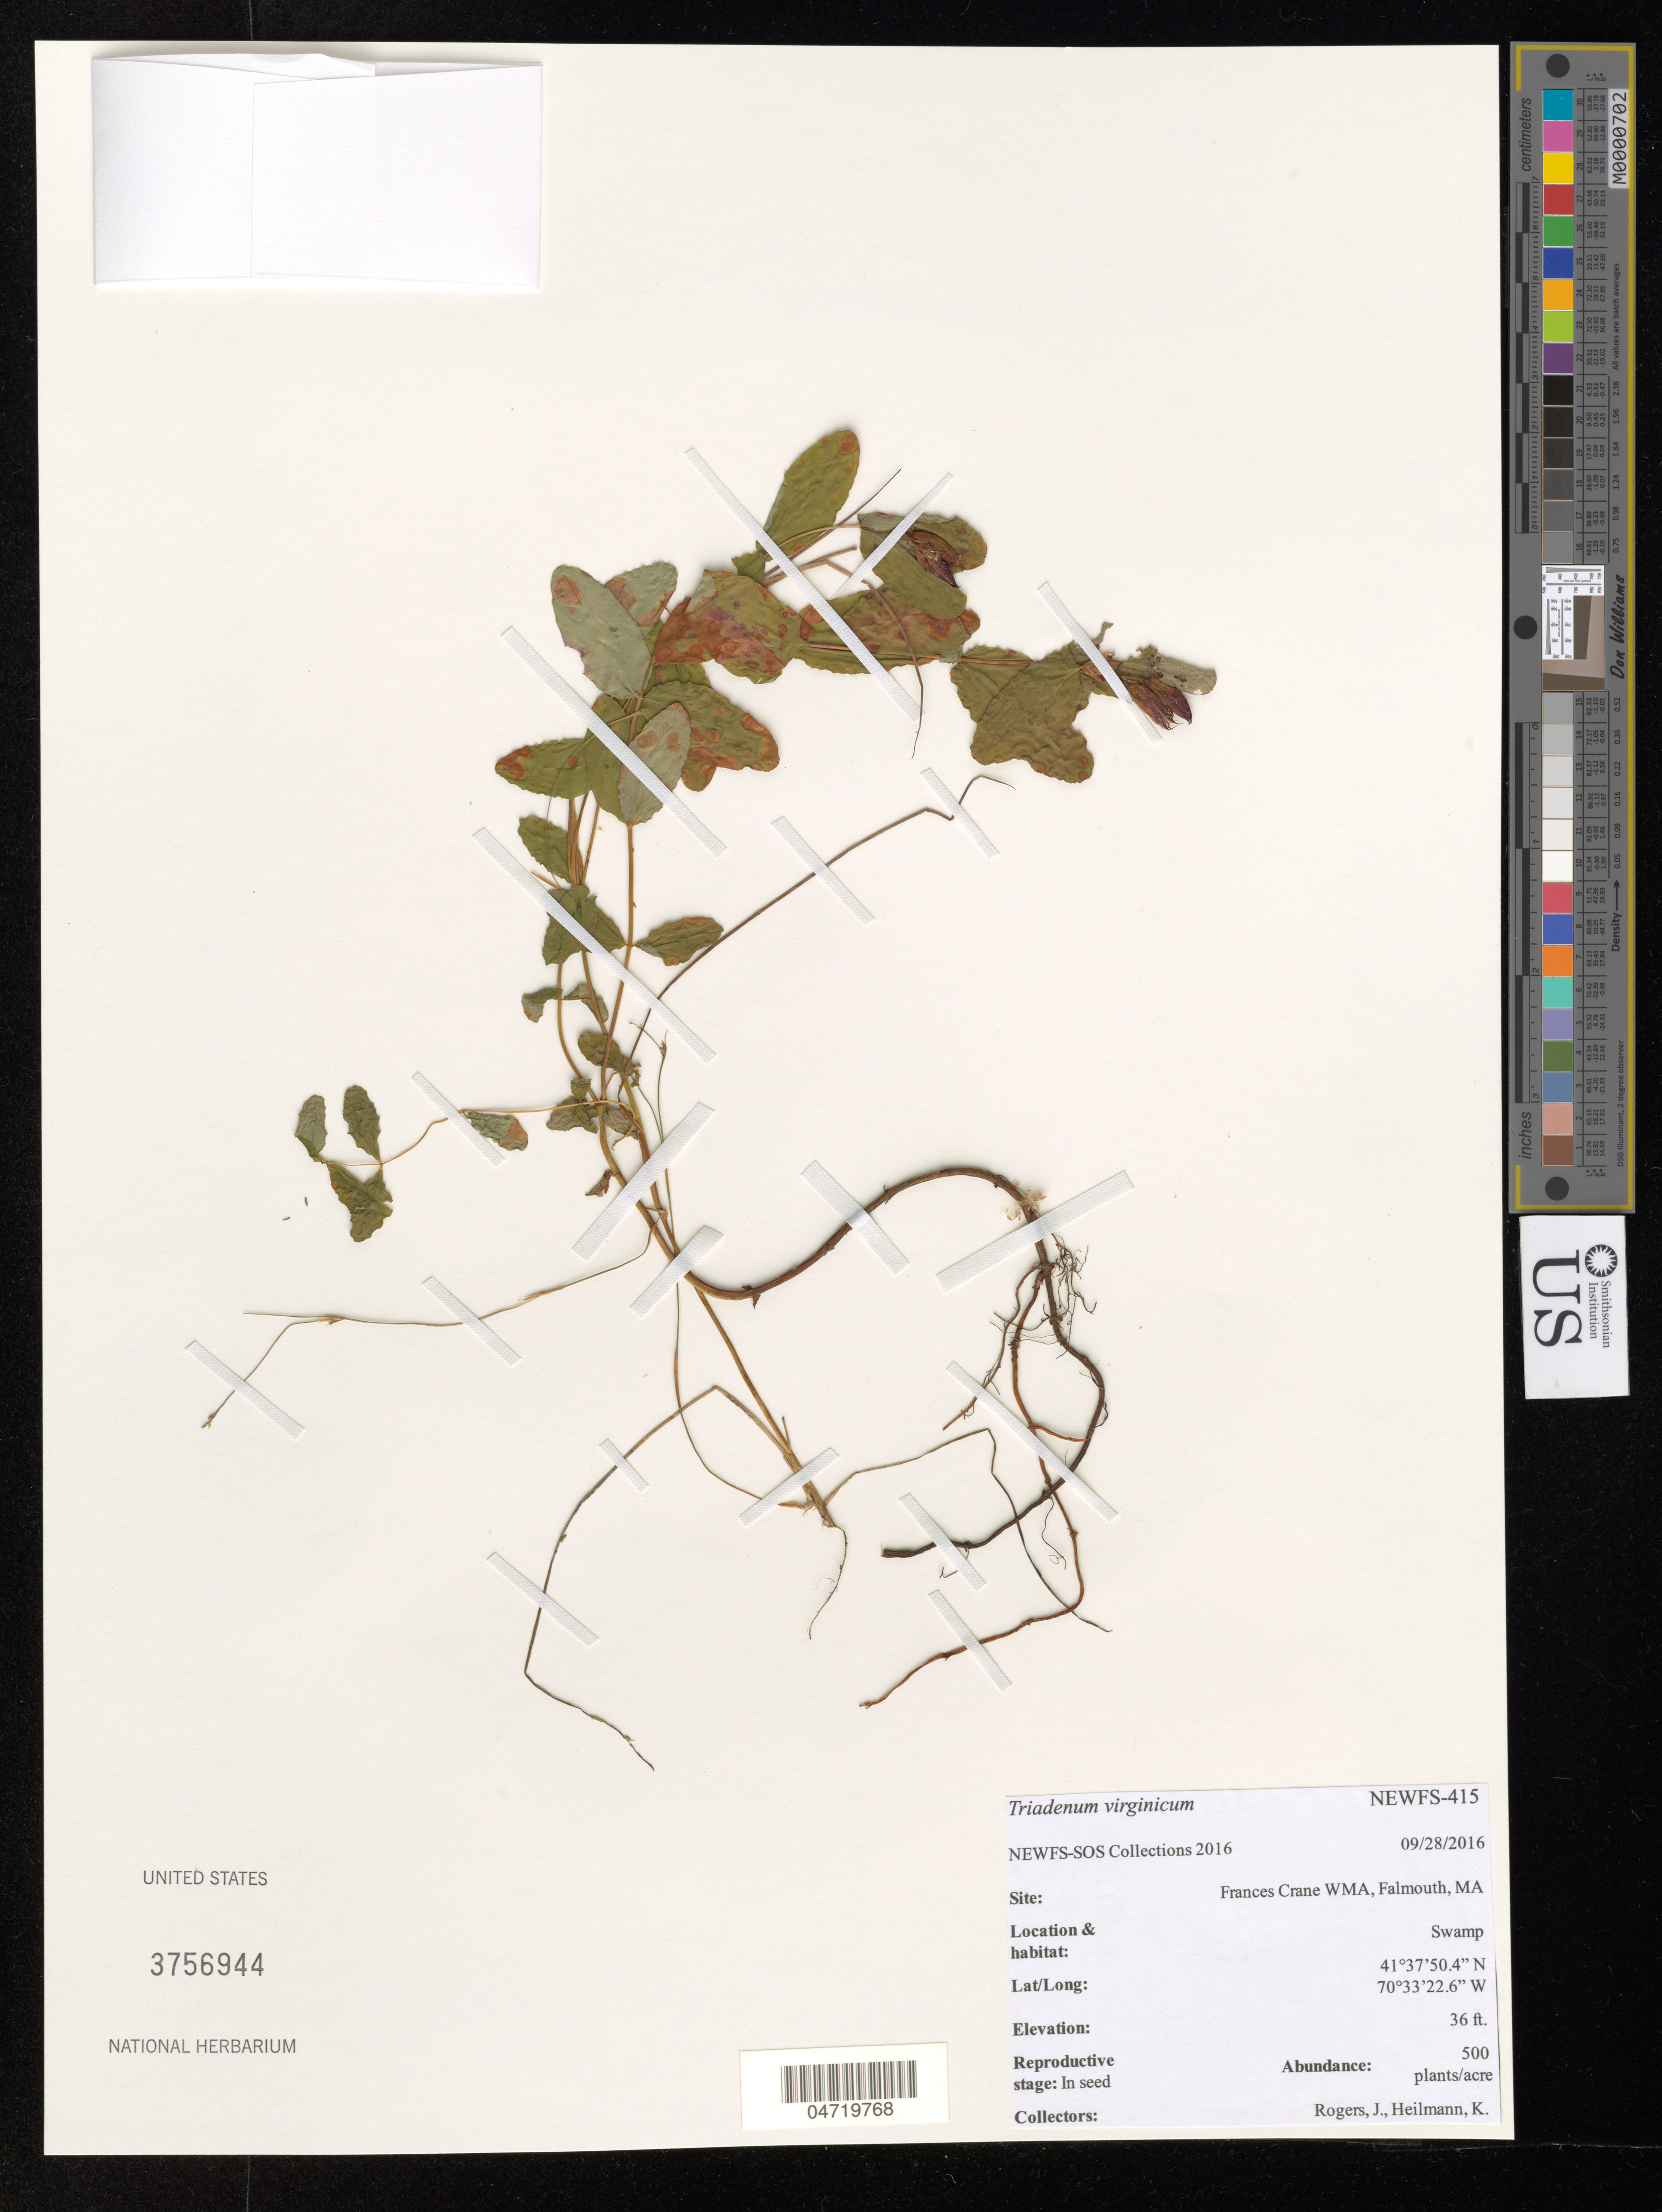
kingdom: Plantae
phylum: Tracheophyta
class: Magnoliopsida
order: Malpighiales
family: Hypericaceae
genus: Triadenum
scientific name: Triadenum virginicum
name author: (L.) Raf.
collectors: J. Rogers & K. Heilmann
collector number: NEWFS-415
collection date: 2016-09-28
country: United States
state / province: Massachusetts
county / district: Barnstable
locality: Francis Crane Wildlife Management Area, swamp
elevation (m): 11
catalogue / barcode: US 3756944